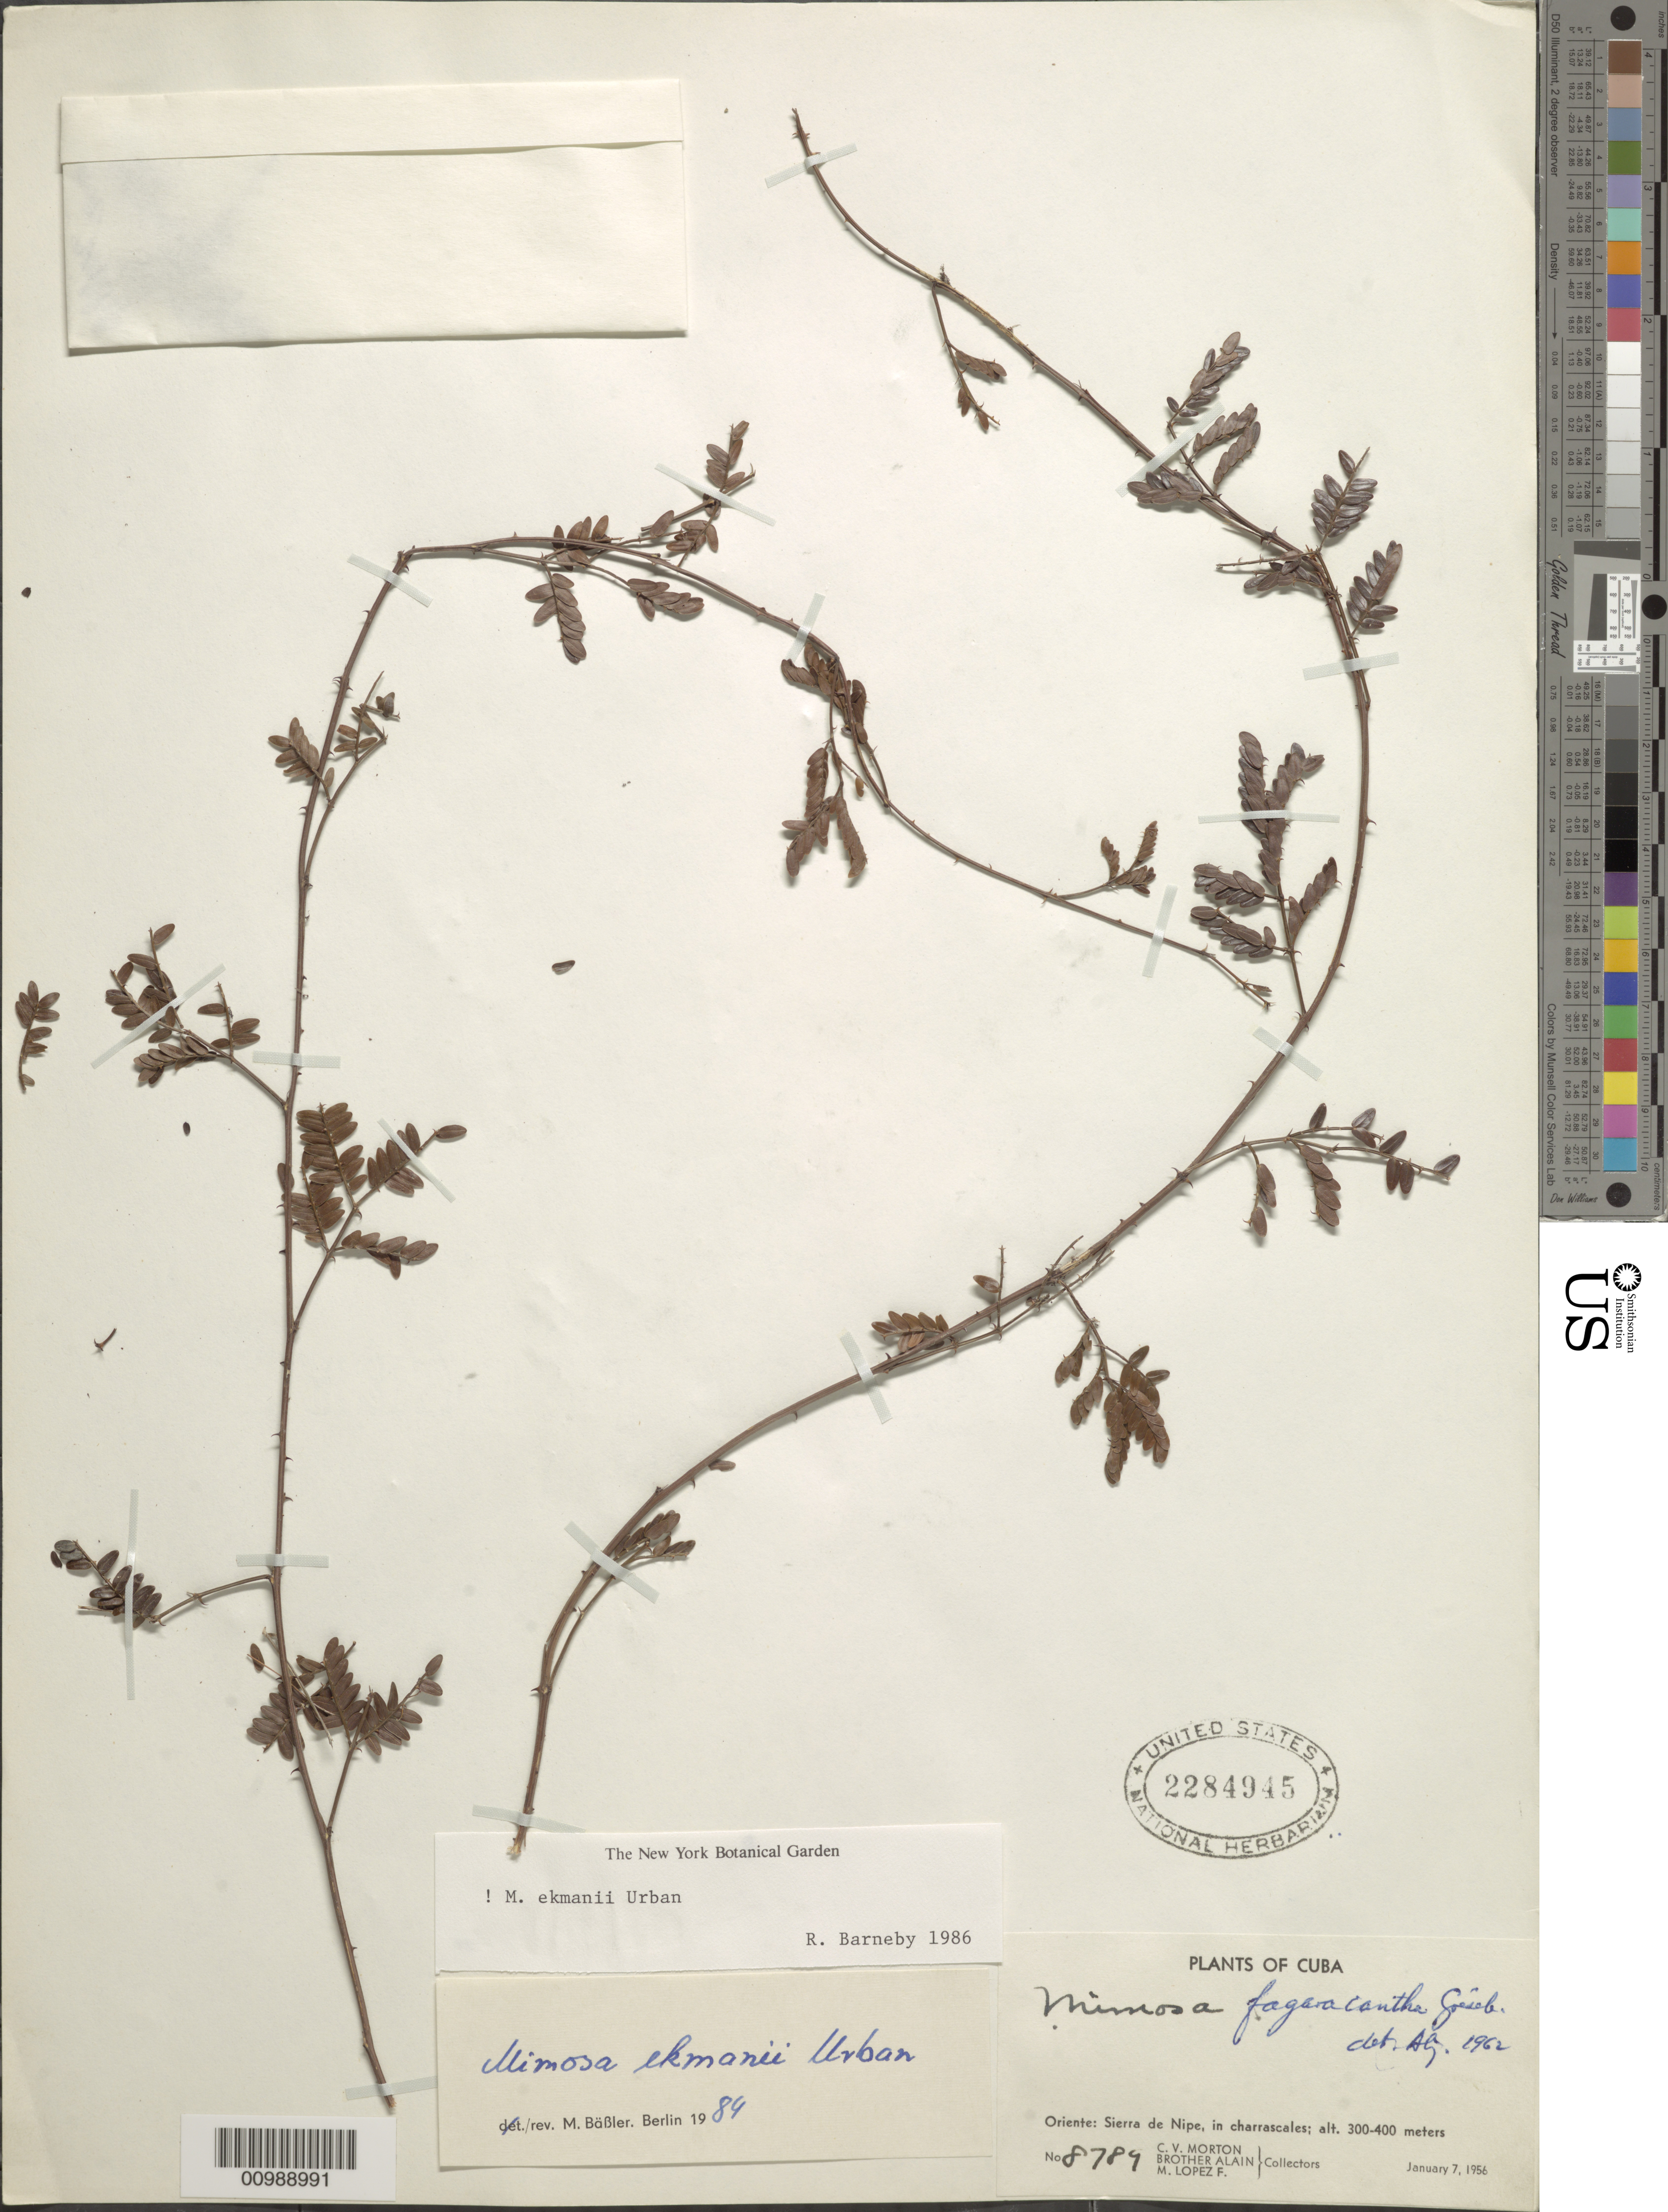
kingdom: Plantae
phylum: Tracheophyta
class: Magnoliopsida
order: Fabales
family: Fabaceae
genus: Mimosa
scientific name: Mimosa ekmanii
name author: Urb.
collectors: C. V. Morton, A. H. Liogier & M. López Figueiras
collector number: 8789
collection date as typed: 07 Jan 1956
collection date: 1956-01-07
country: Cuba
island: Cuba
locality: Sierra de Nipe, in charrascales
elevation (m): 300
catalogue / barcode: US 2284945